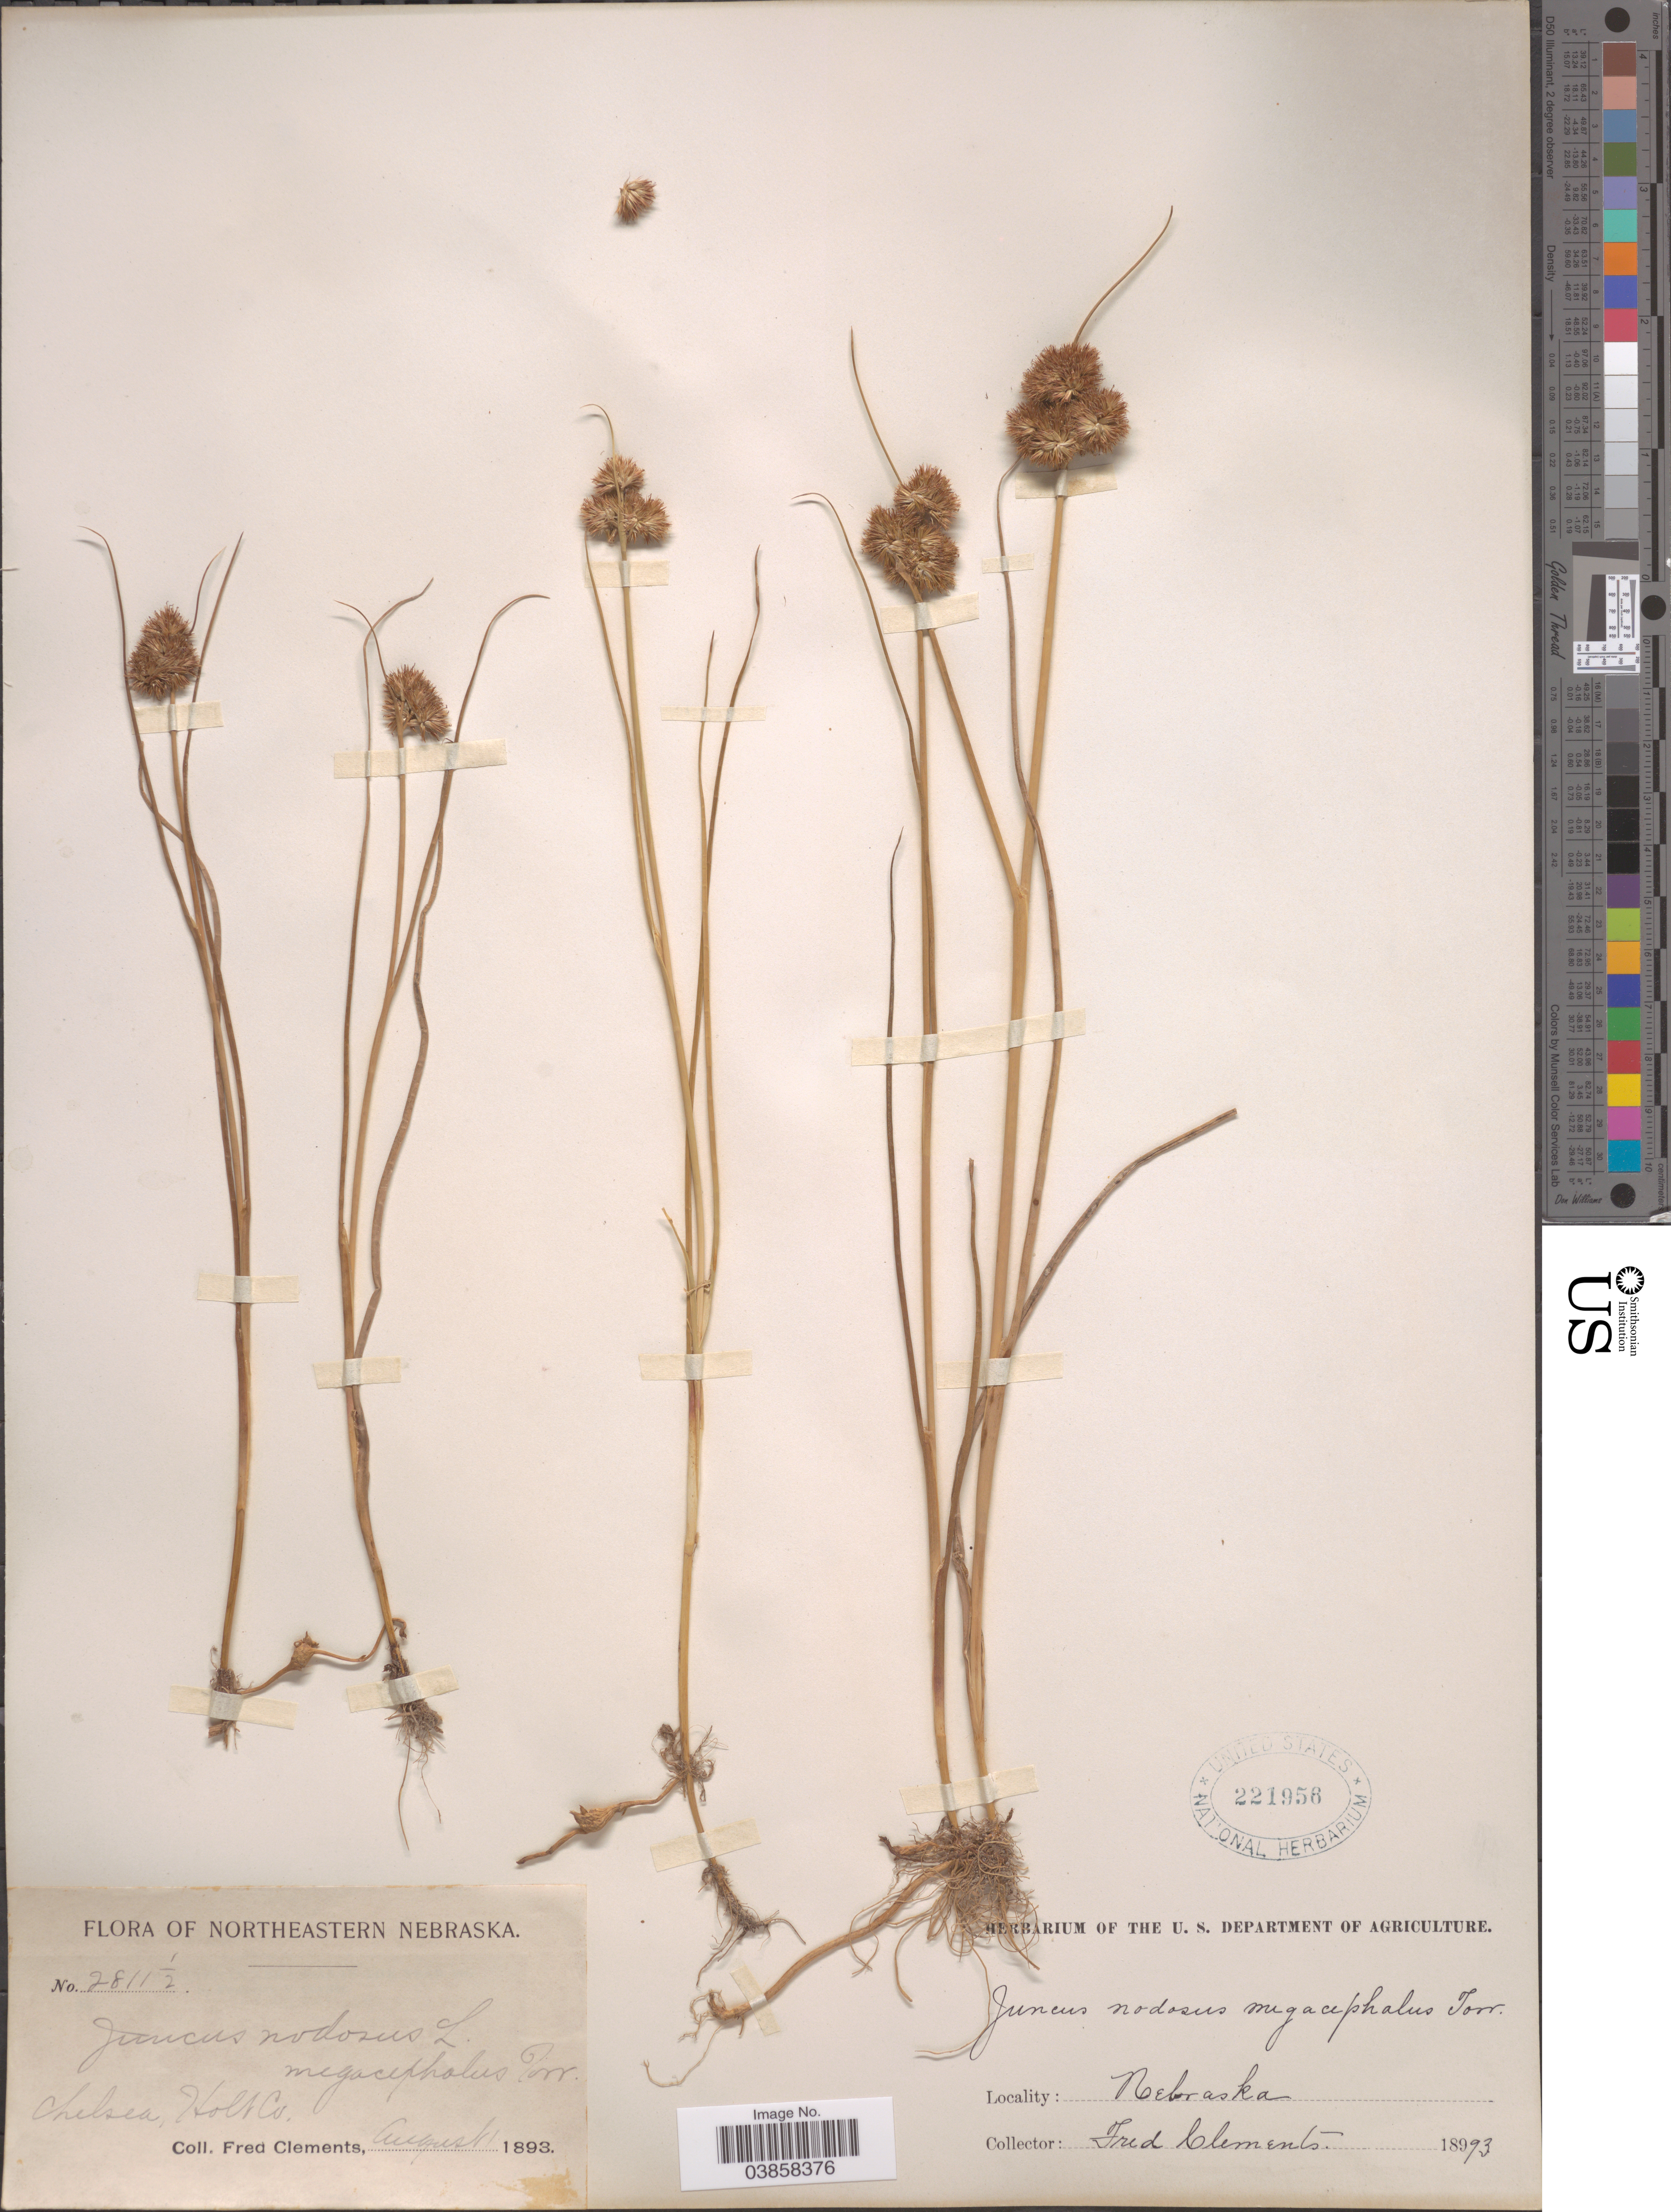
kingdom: Plantae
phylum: Tracheophyta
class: Liliopsida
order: Poales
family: Juncaceae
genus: Juncus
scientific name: Juncus torreyi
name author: Coville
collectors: F. Clements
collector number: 2811½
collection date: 1893-08-01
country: United States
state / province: Nebraska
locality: Northeastern Nebraska. Chelsea, Holt Co.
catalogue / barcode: US 221956